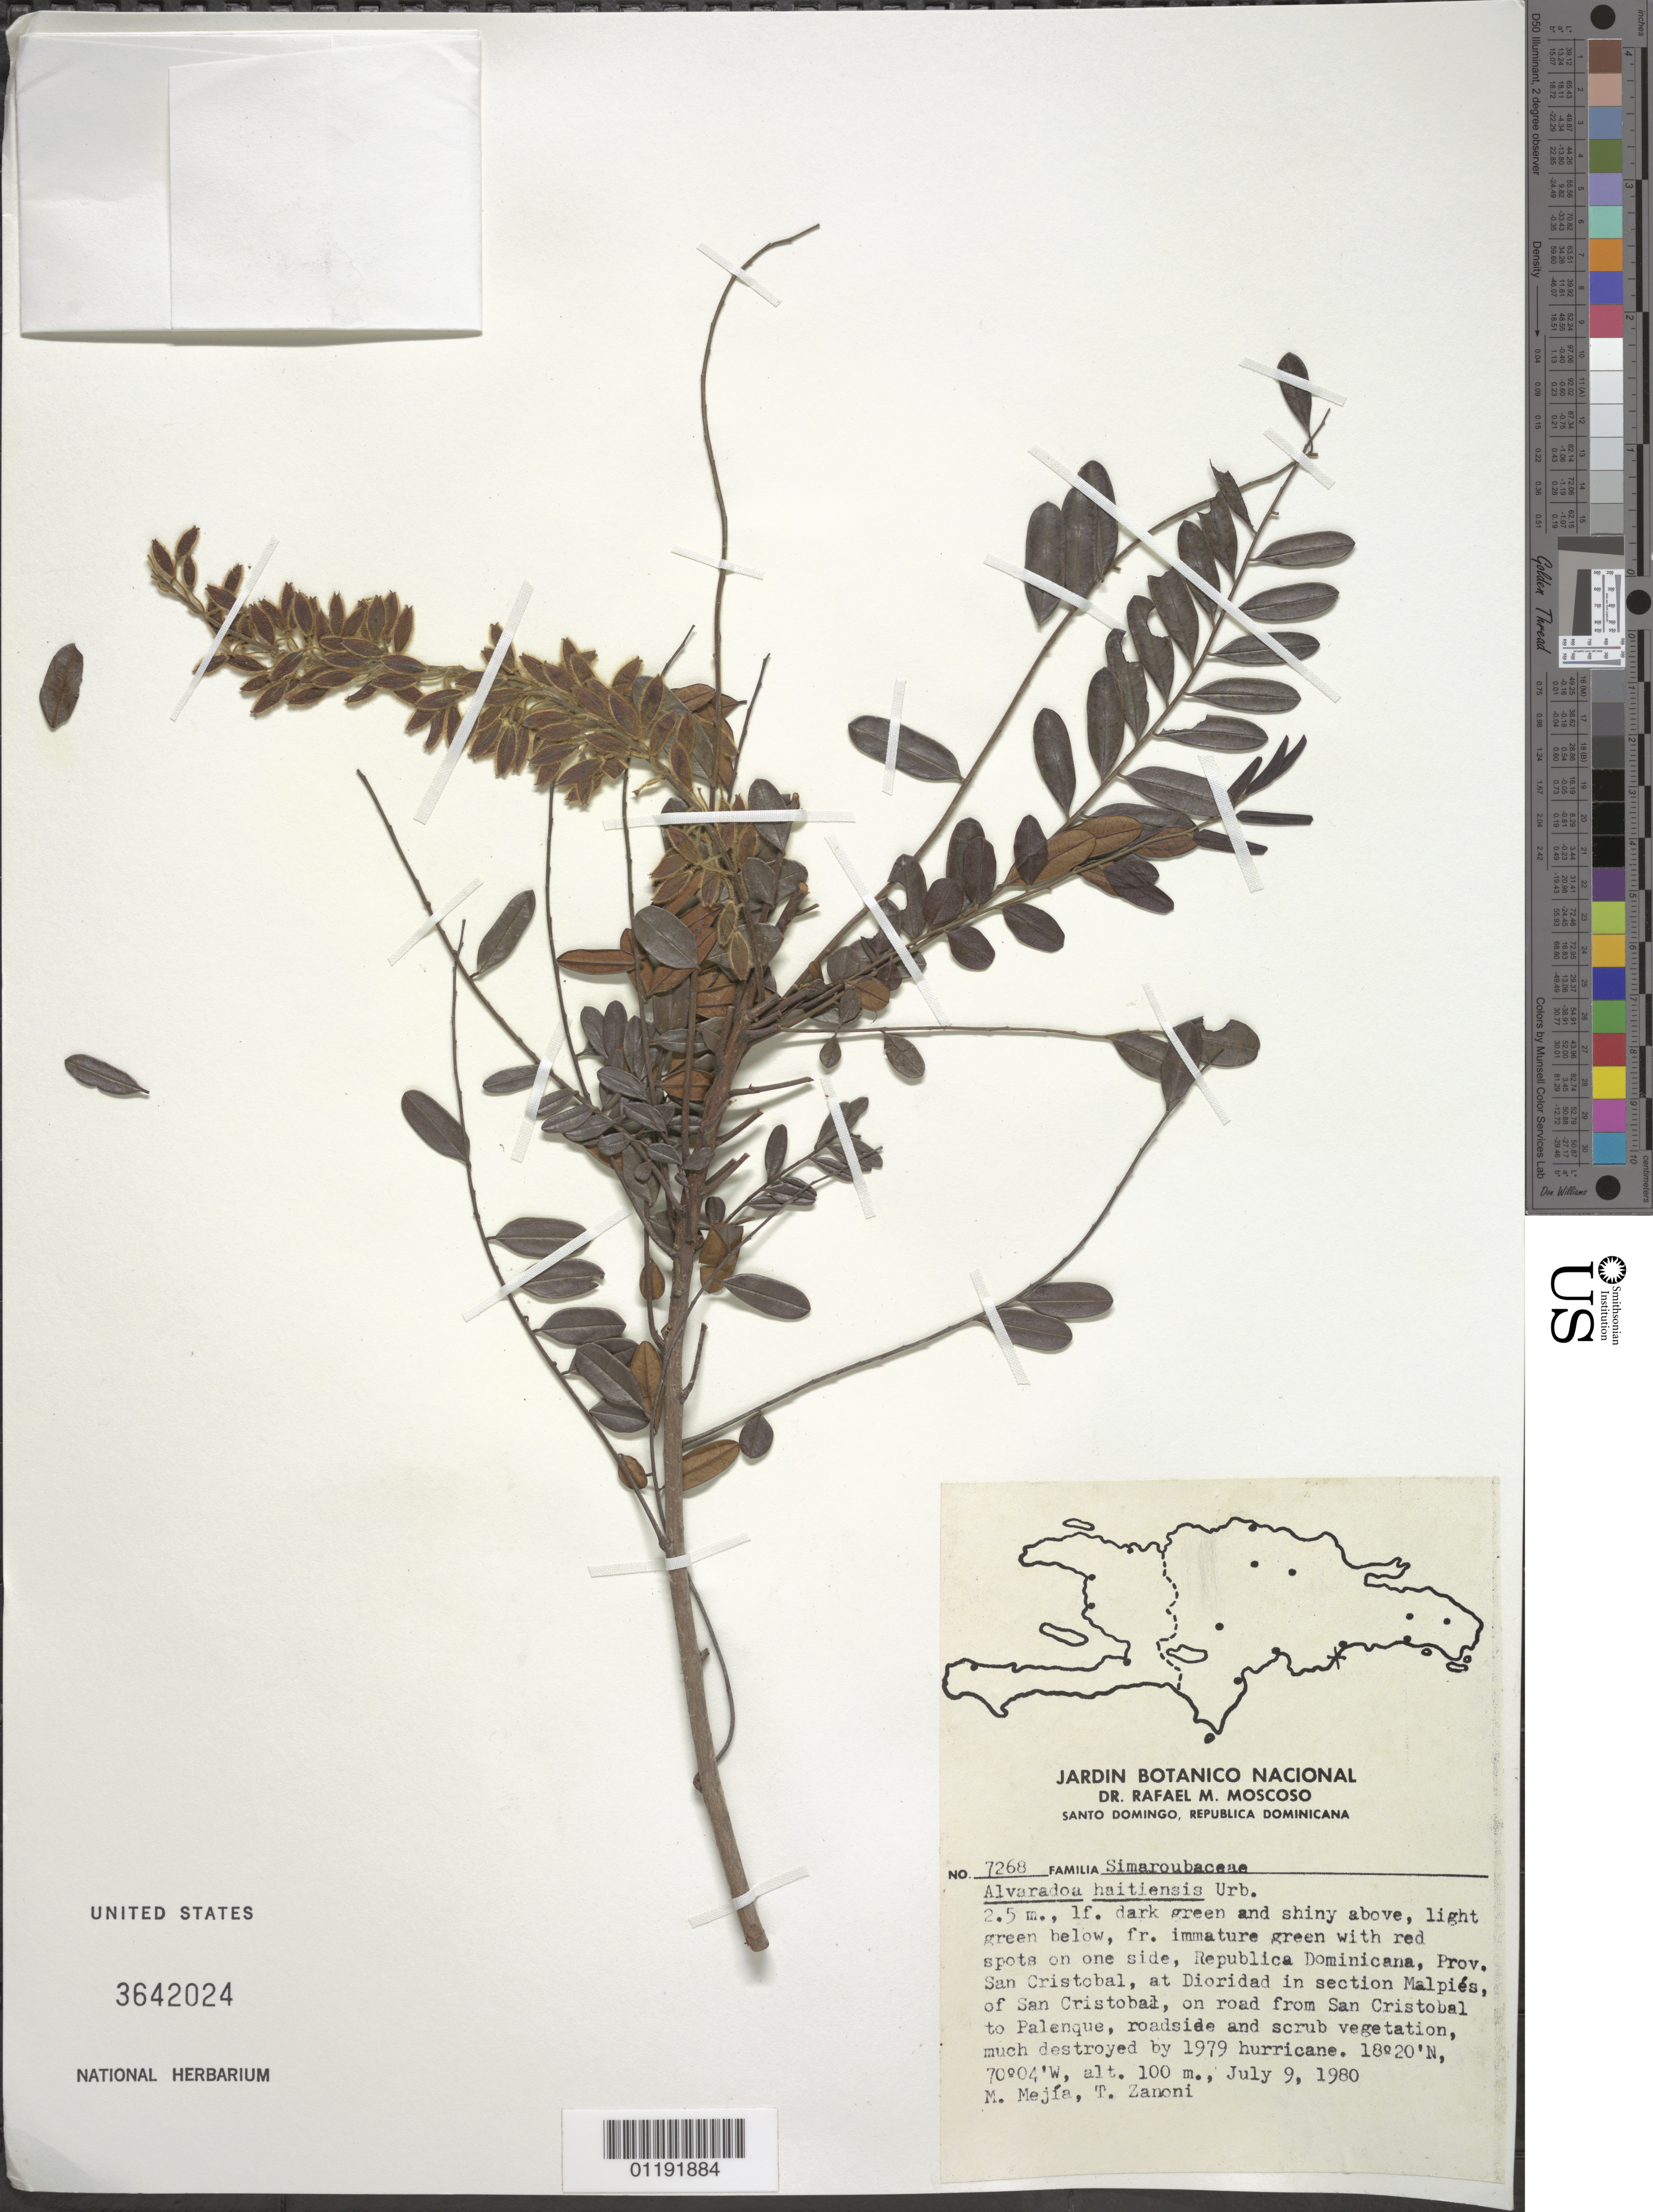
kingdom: Plantae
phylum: Tracheophyta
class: Magnoliopsida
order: Picramniales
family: Picramniaceae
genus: Alvaradoa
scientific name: Alvaradoa haitiensis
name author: Urb.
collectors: M. Mejia & T. A. Zanoni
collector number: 7268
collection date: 1980-07-09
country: Dominican Republic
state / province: San Cristóbal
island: Hispaniola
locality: Dioridad, Malpies, on road from San Cristobal to Palenque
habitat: Roadside, scrub vegetation, much destroyed by 1979 hurricane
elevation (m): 100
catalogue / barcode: US 3642024